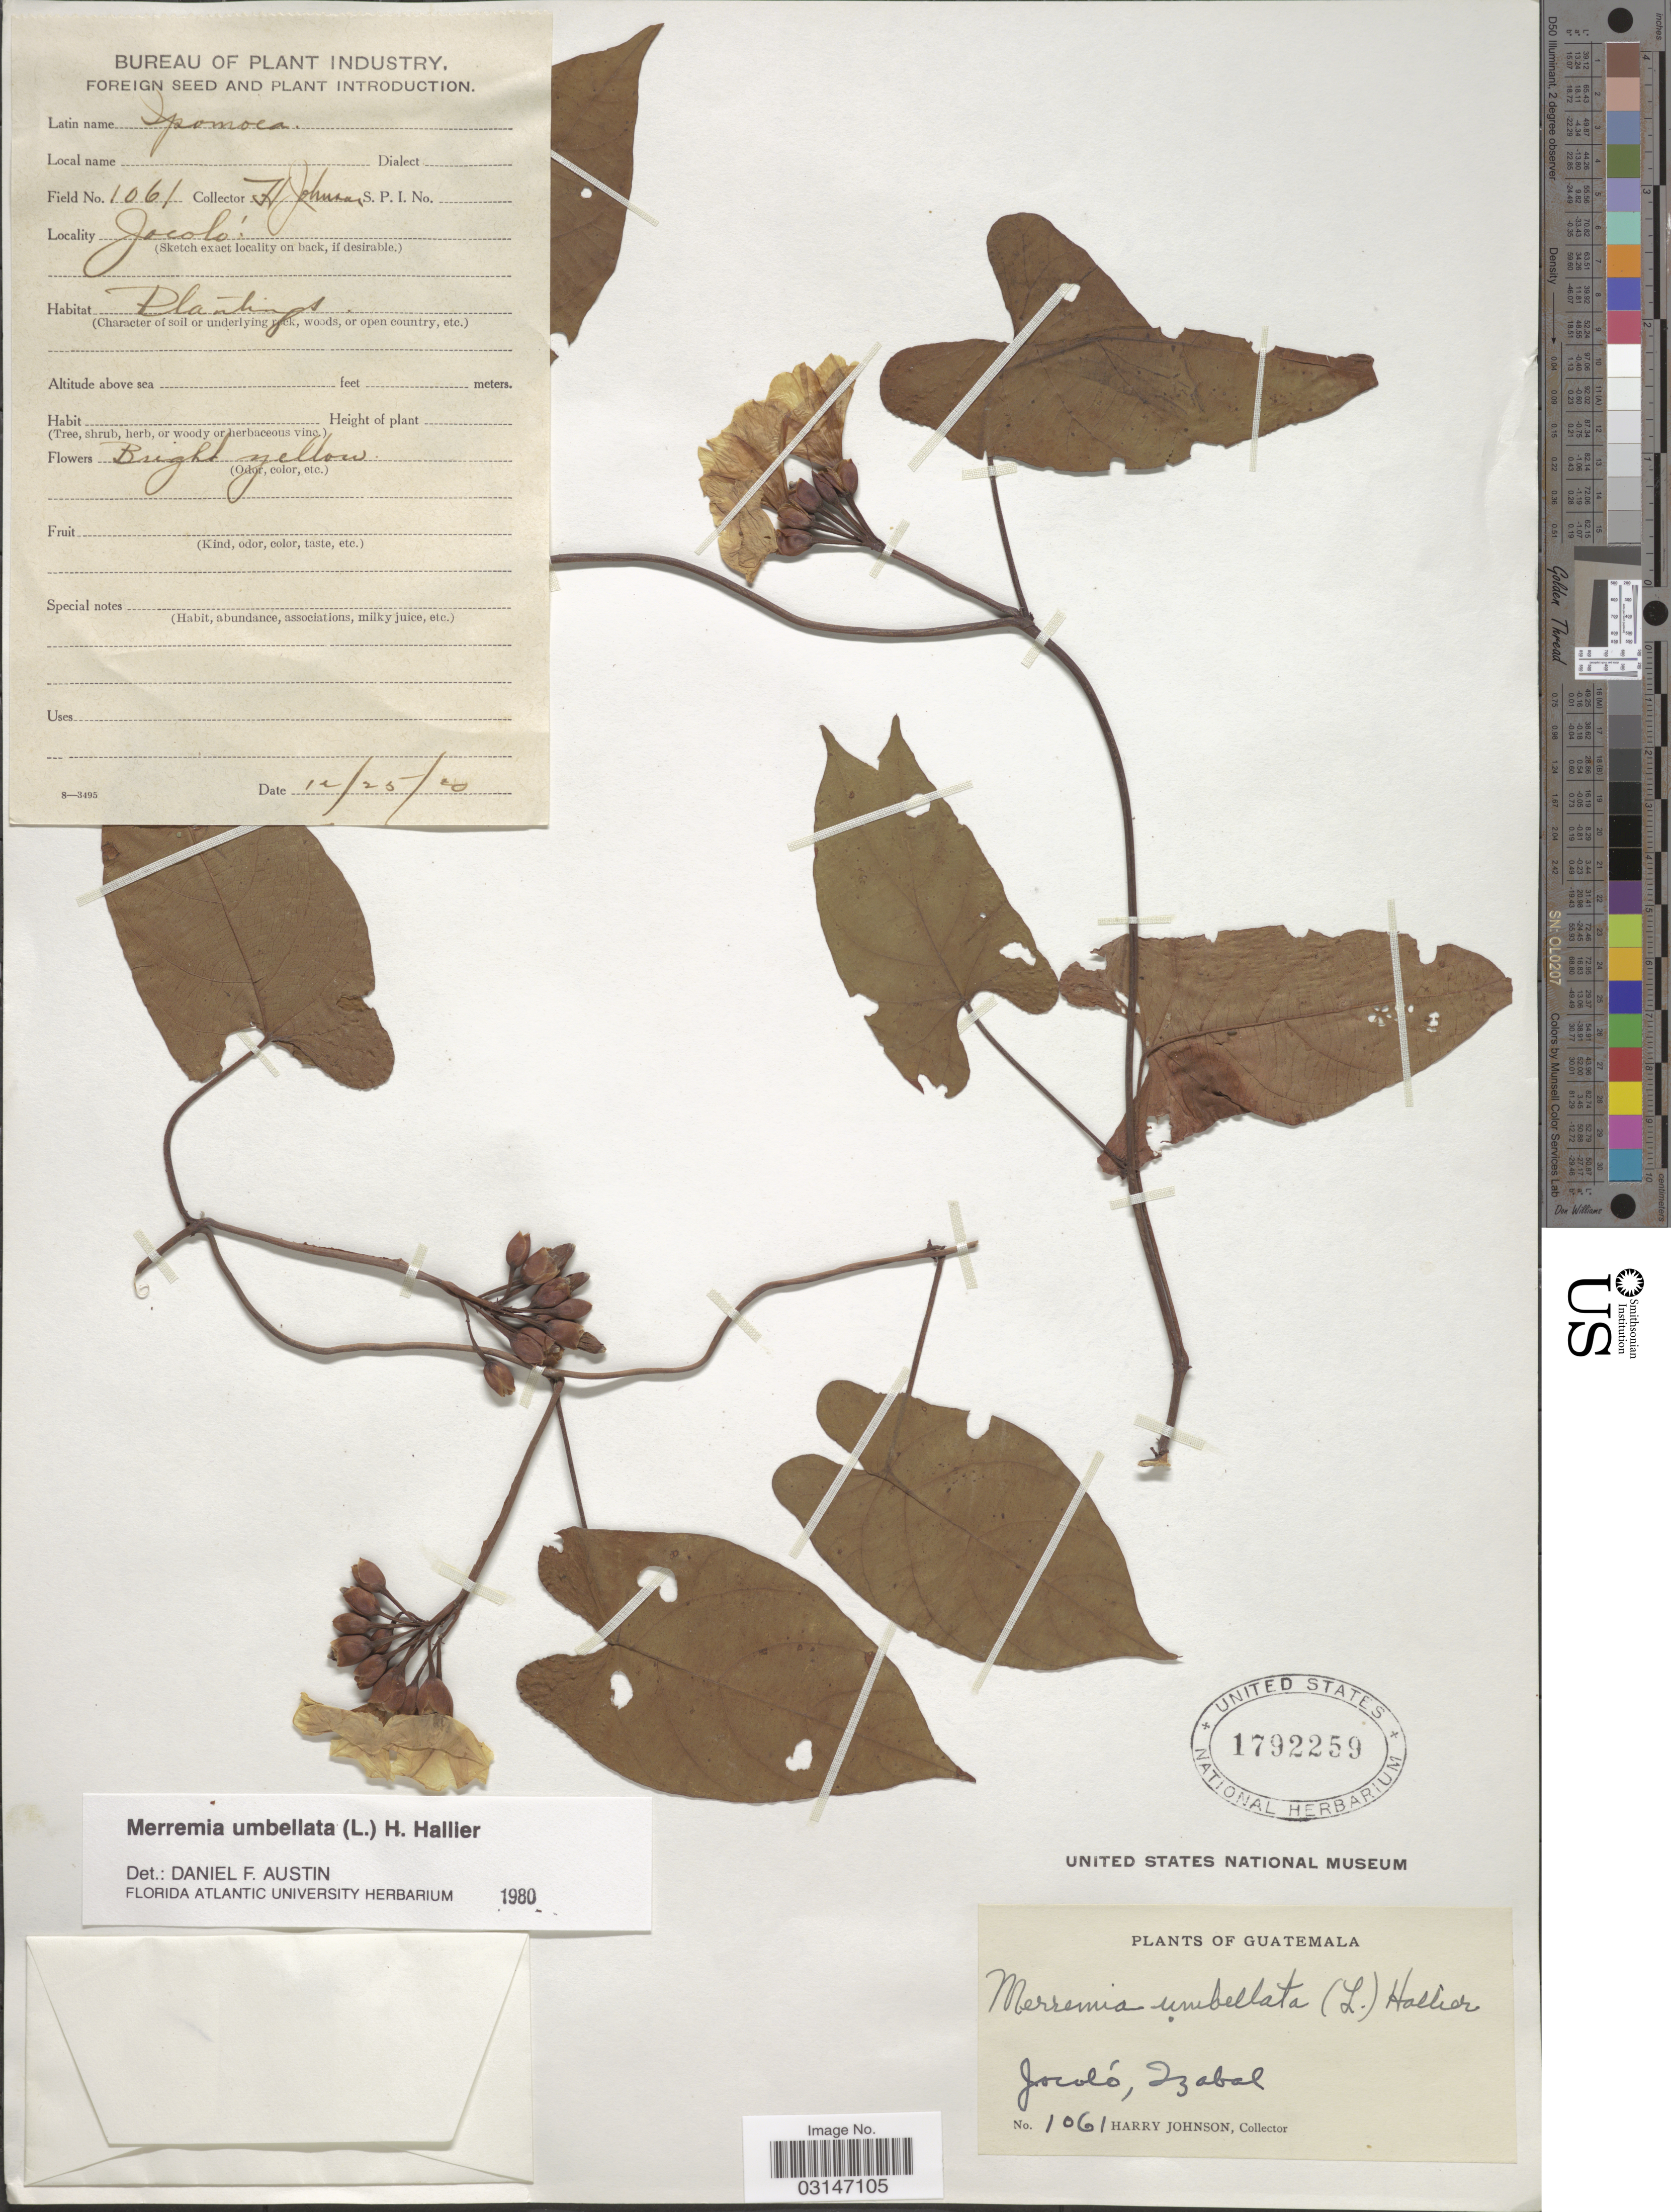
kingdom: Plantae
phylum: Tracheophyta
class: Magnoliopsida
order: Solanales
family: Convolvulaceae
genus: Camonea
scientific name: Camonea umbellata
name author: (L.) A. R. Simões & Staples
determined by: Strong, Mark T., (BOT), Smithsonian Institution - National Museum of Natural History (UNITED STATES)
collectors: H. Johnson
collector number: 1061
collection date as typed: Transcribed d/m/y: 25/12/20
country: Guatemala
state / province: Izabal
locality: Jocoló, Izabal.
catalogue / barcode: US 1792259